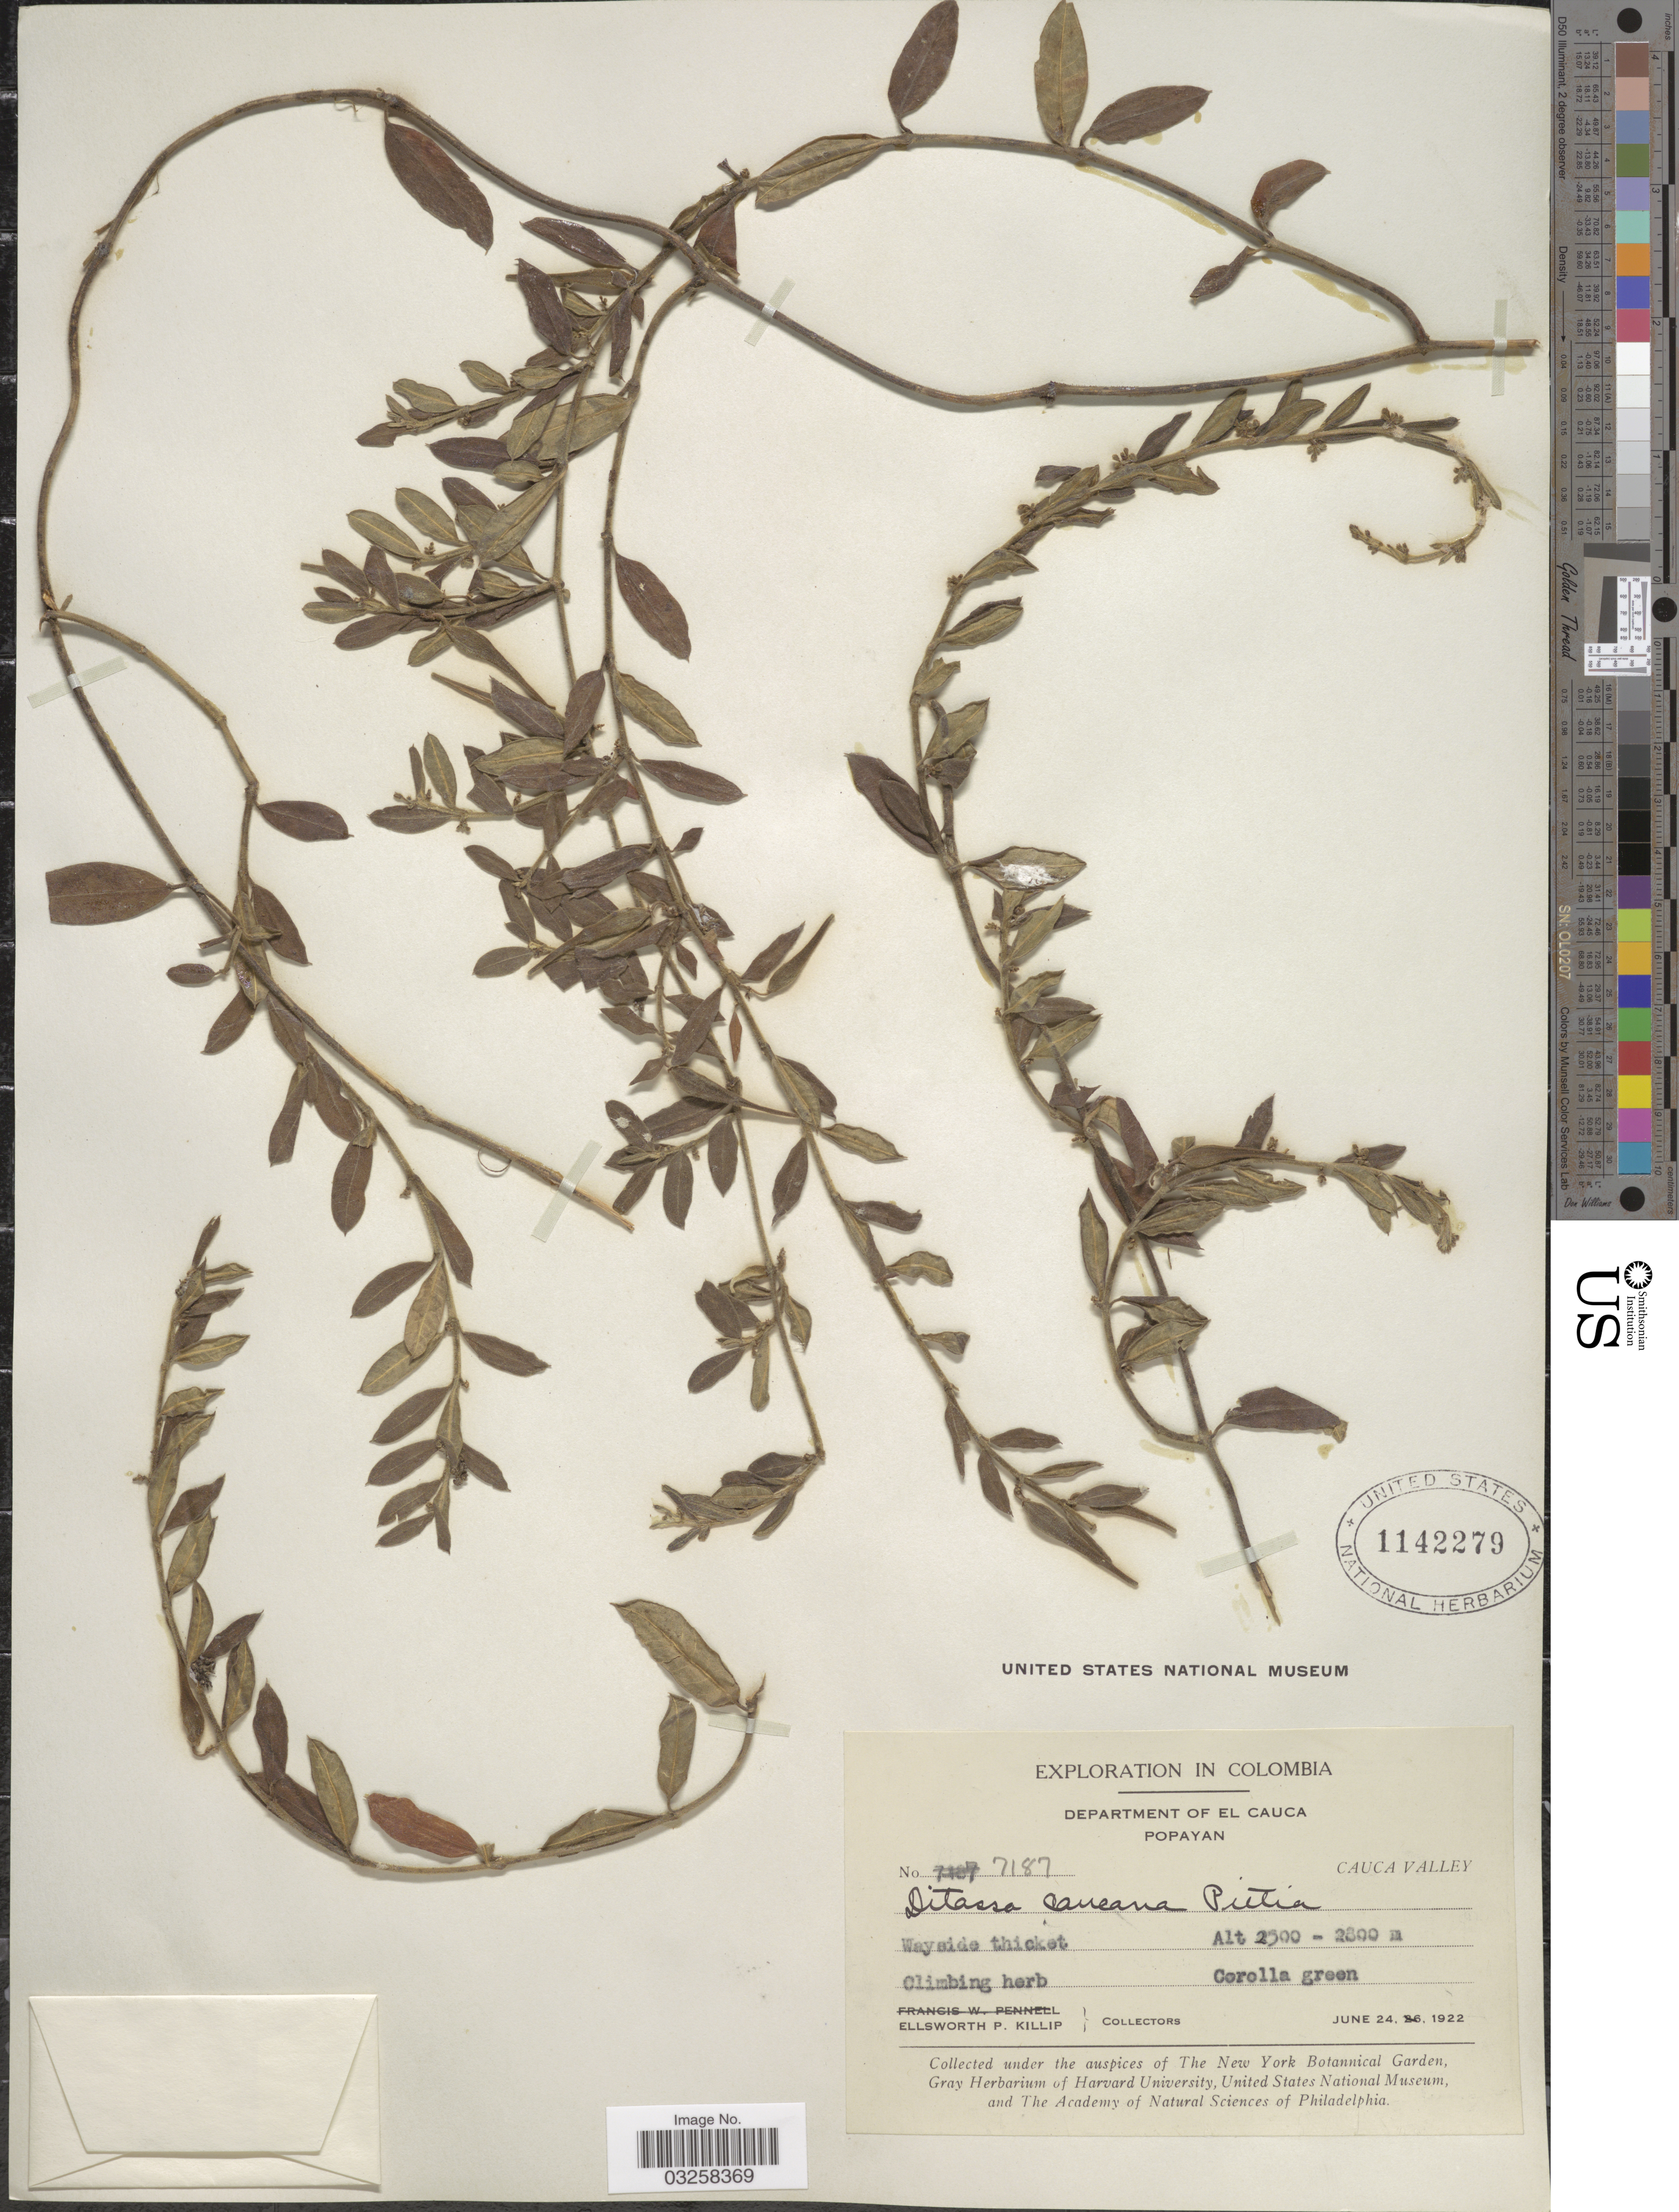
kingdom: Plantae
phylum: Tracheophyta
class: Magnoliopsida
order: Gentianales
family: Apocynaceae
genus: Ditassa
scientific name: Ditassa caucana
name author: Pittier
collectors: E. P. Killip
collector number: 7187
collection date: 1922-06-24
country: Colombia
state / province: Cauca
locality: Department of El Cauca, Popayan, Cauca Valley.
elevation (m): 2500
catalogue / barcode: US 1142279